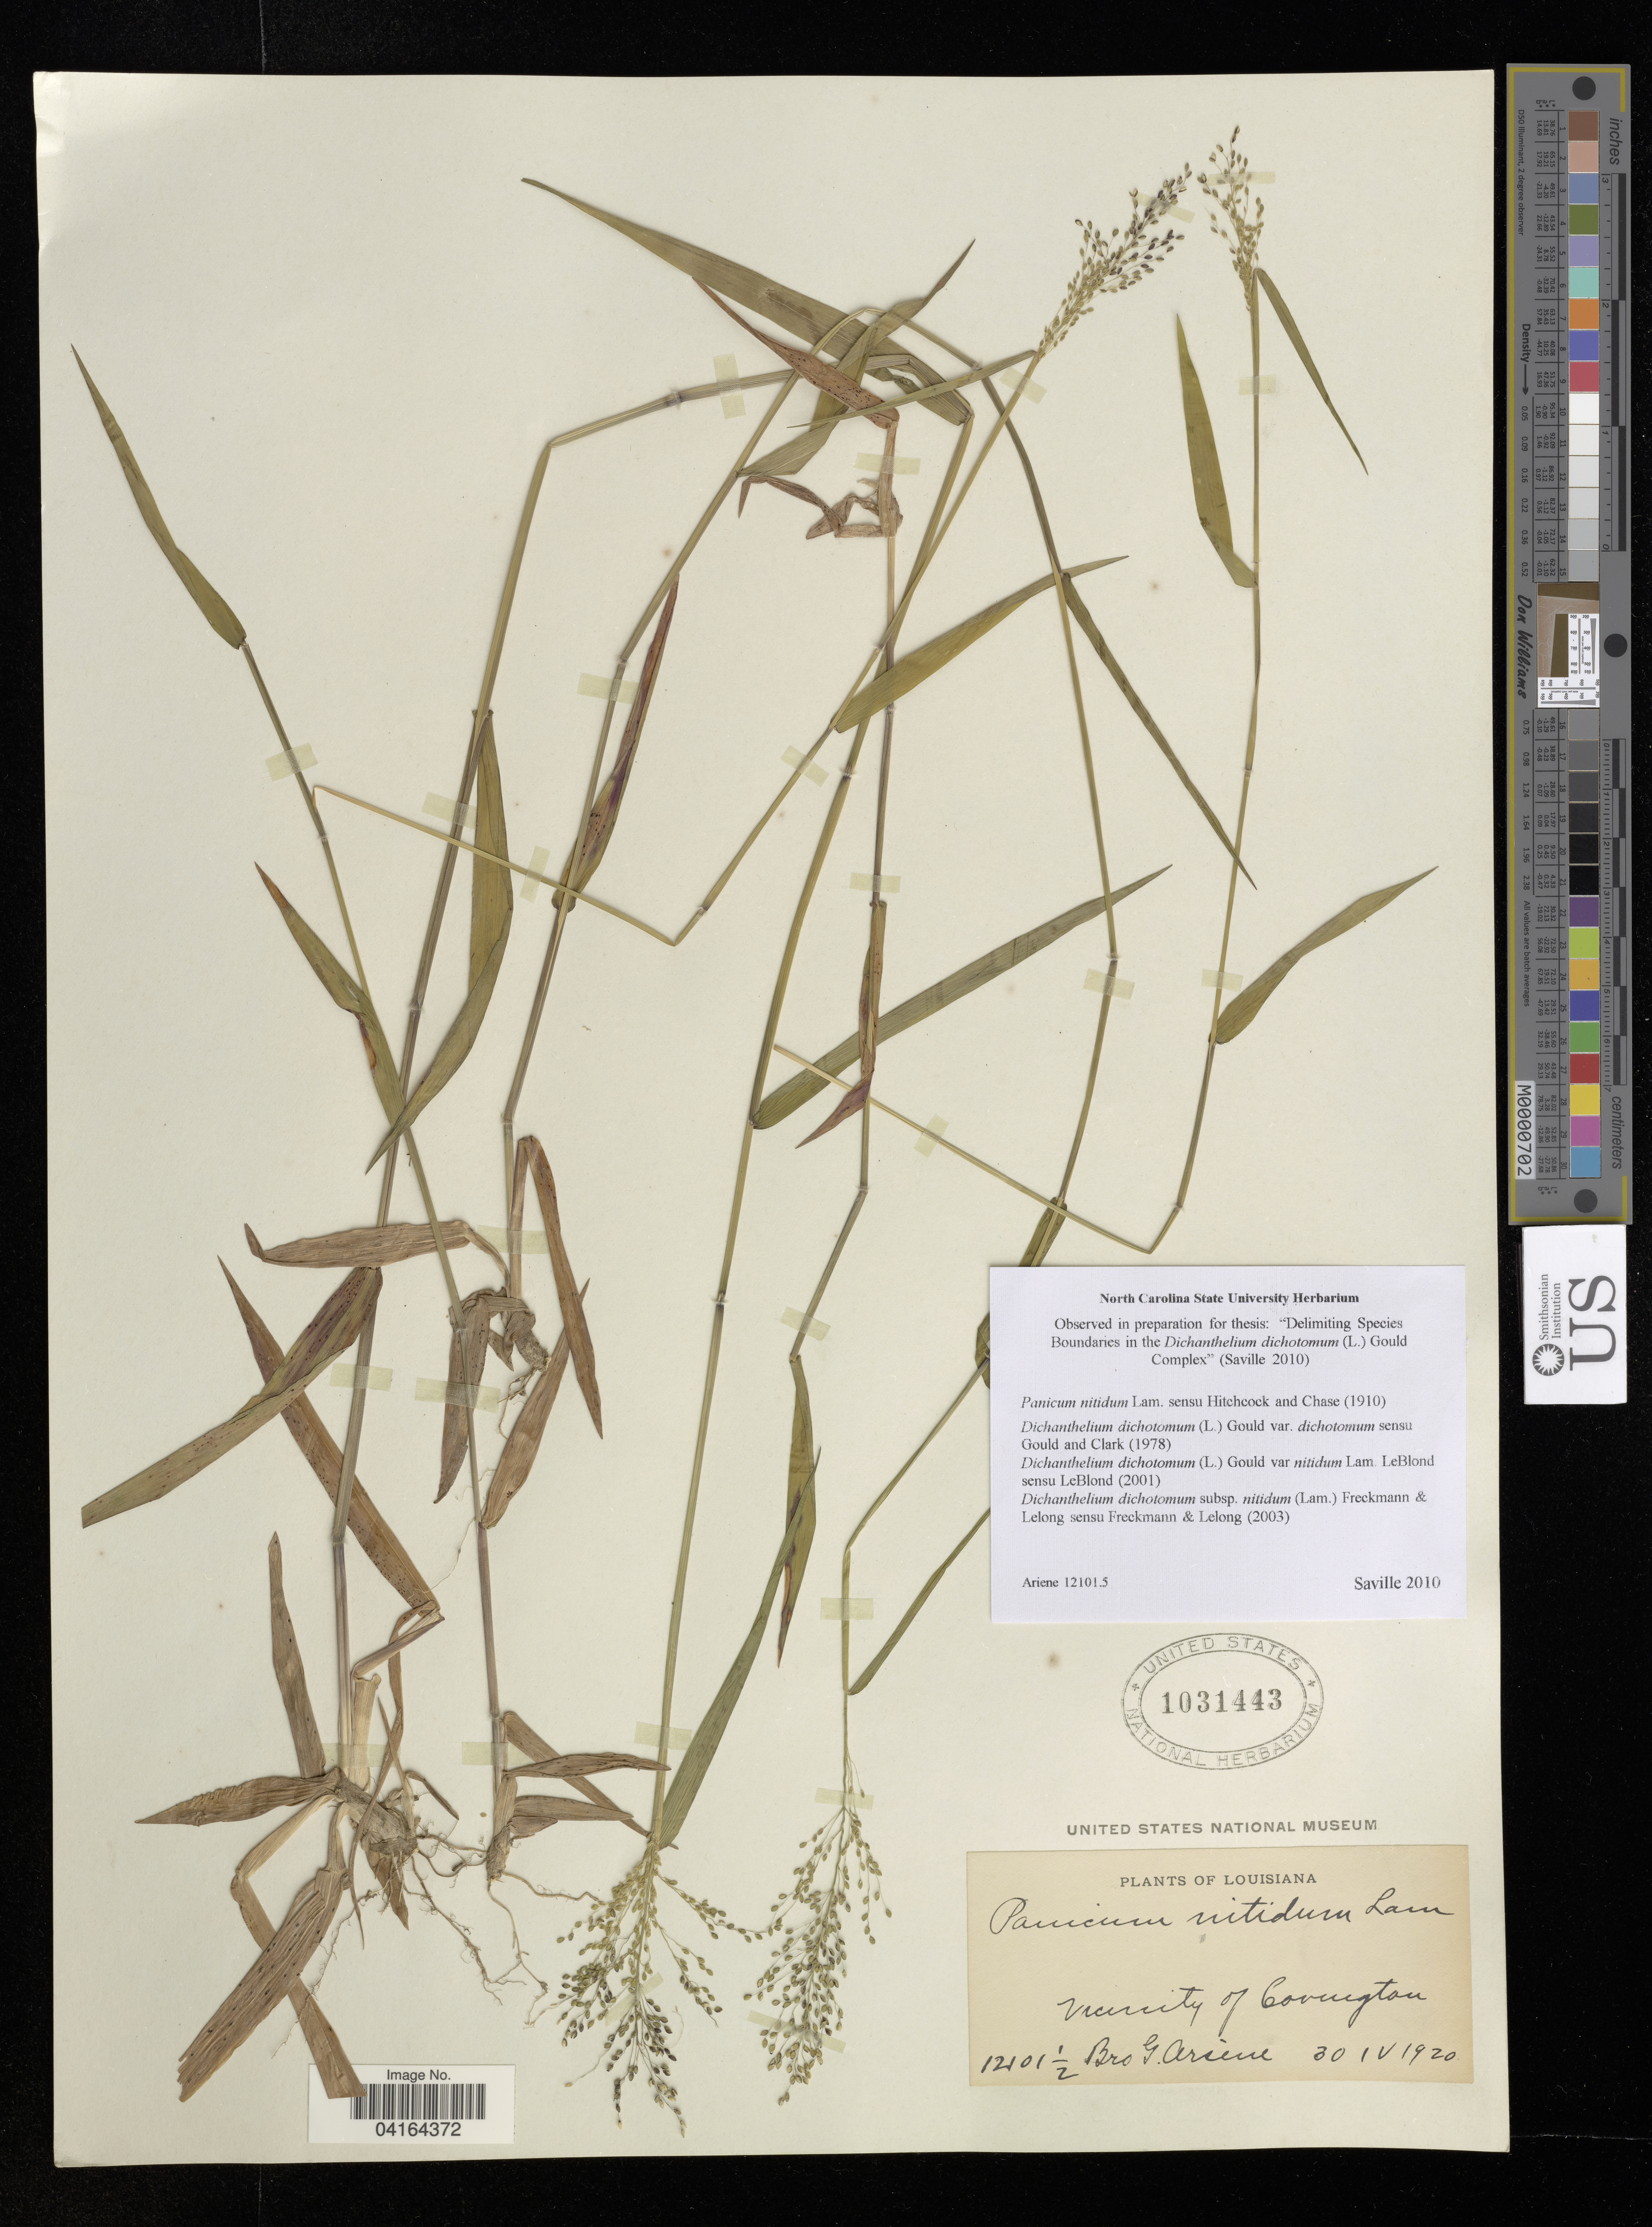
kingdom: Plantae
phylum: Tracheophyta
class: Liliopsida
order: Poales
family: Poaceae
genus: Dichanthelium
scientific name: Dichanthelium dichotomum subsp. lucidum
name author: (Ashe) Freckmann & Lelong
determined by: Saville, A. C., (NCSC), North Carolina State University (UNITED STATES)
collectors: Bro. G. Arsène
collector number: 12101 1/2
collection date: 1920-04-30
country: United States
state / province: Louisiana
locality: Vicinity of Covington.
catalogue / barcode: US 1031443